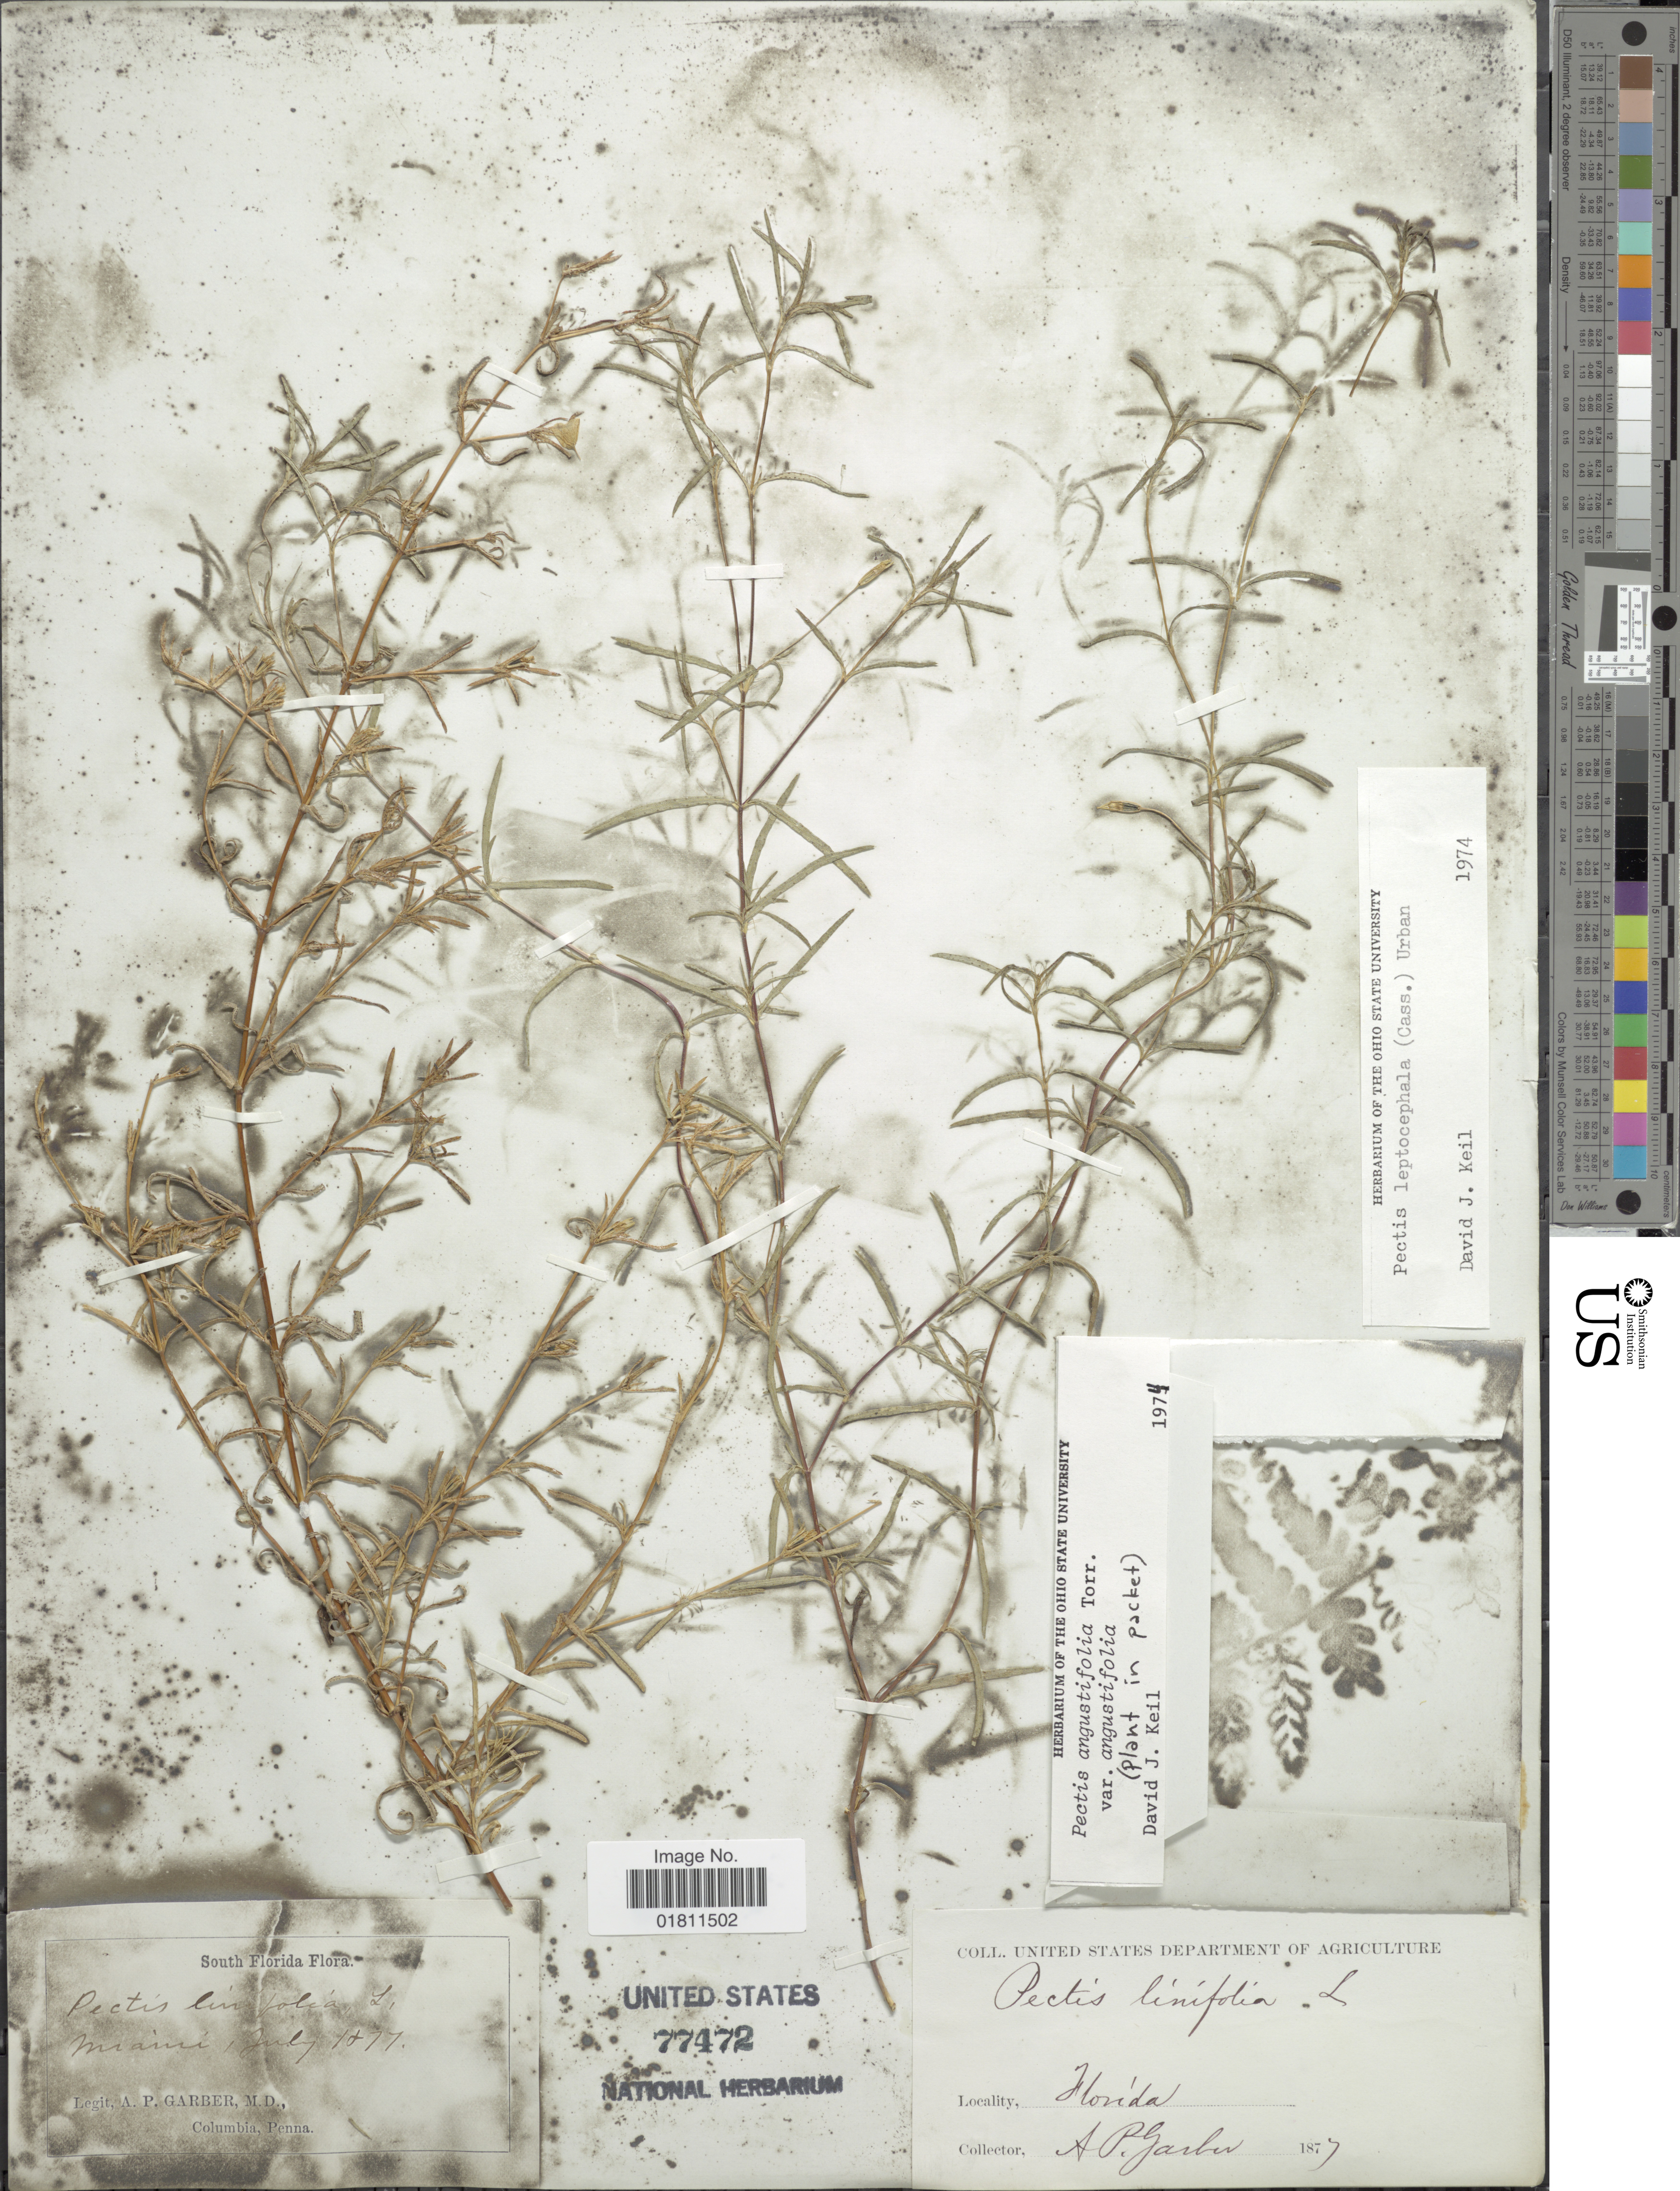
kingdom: Plantae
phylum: Tracheophyta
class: Magnoliopsida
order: Asterales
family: Asteraceae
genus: Pectis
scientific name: Pectis leptocephala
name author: (Cass.) Urb.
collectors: A. P. Garber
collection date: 1877-07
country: United States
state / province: Florida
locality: Miami, Florida.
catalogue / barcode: US 77472